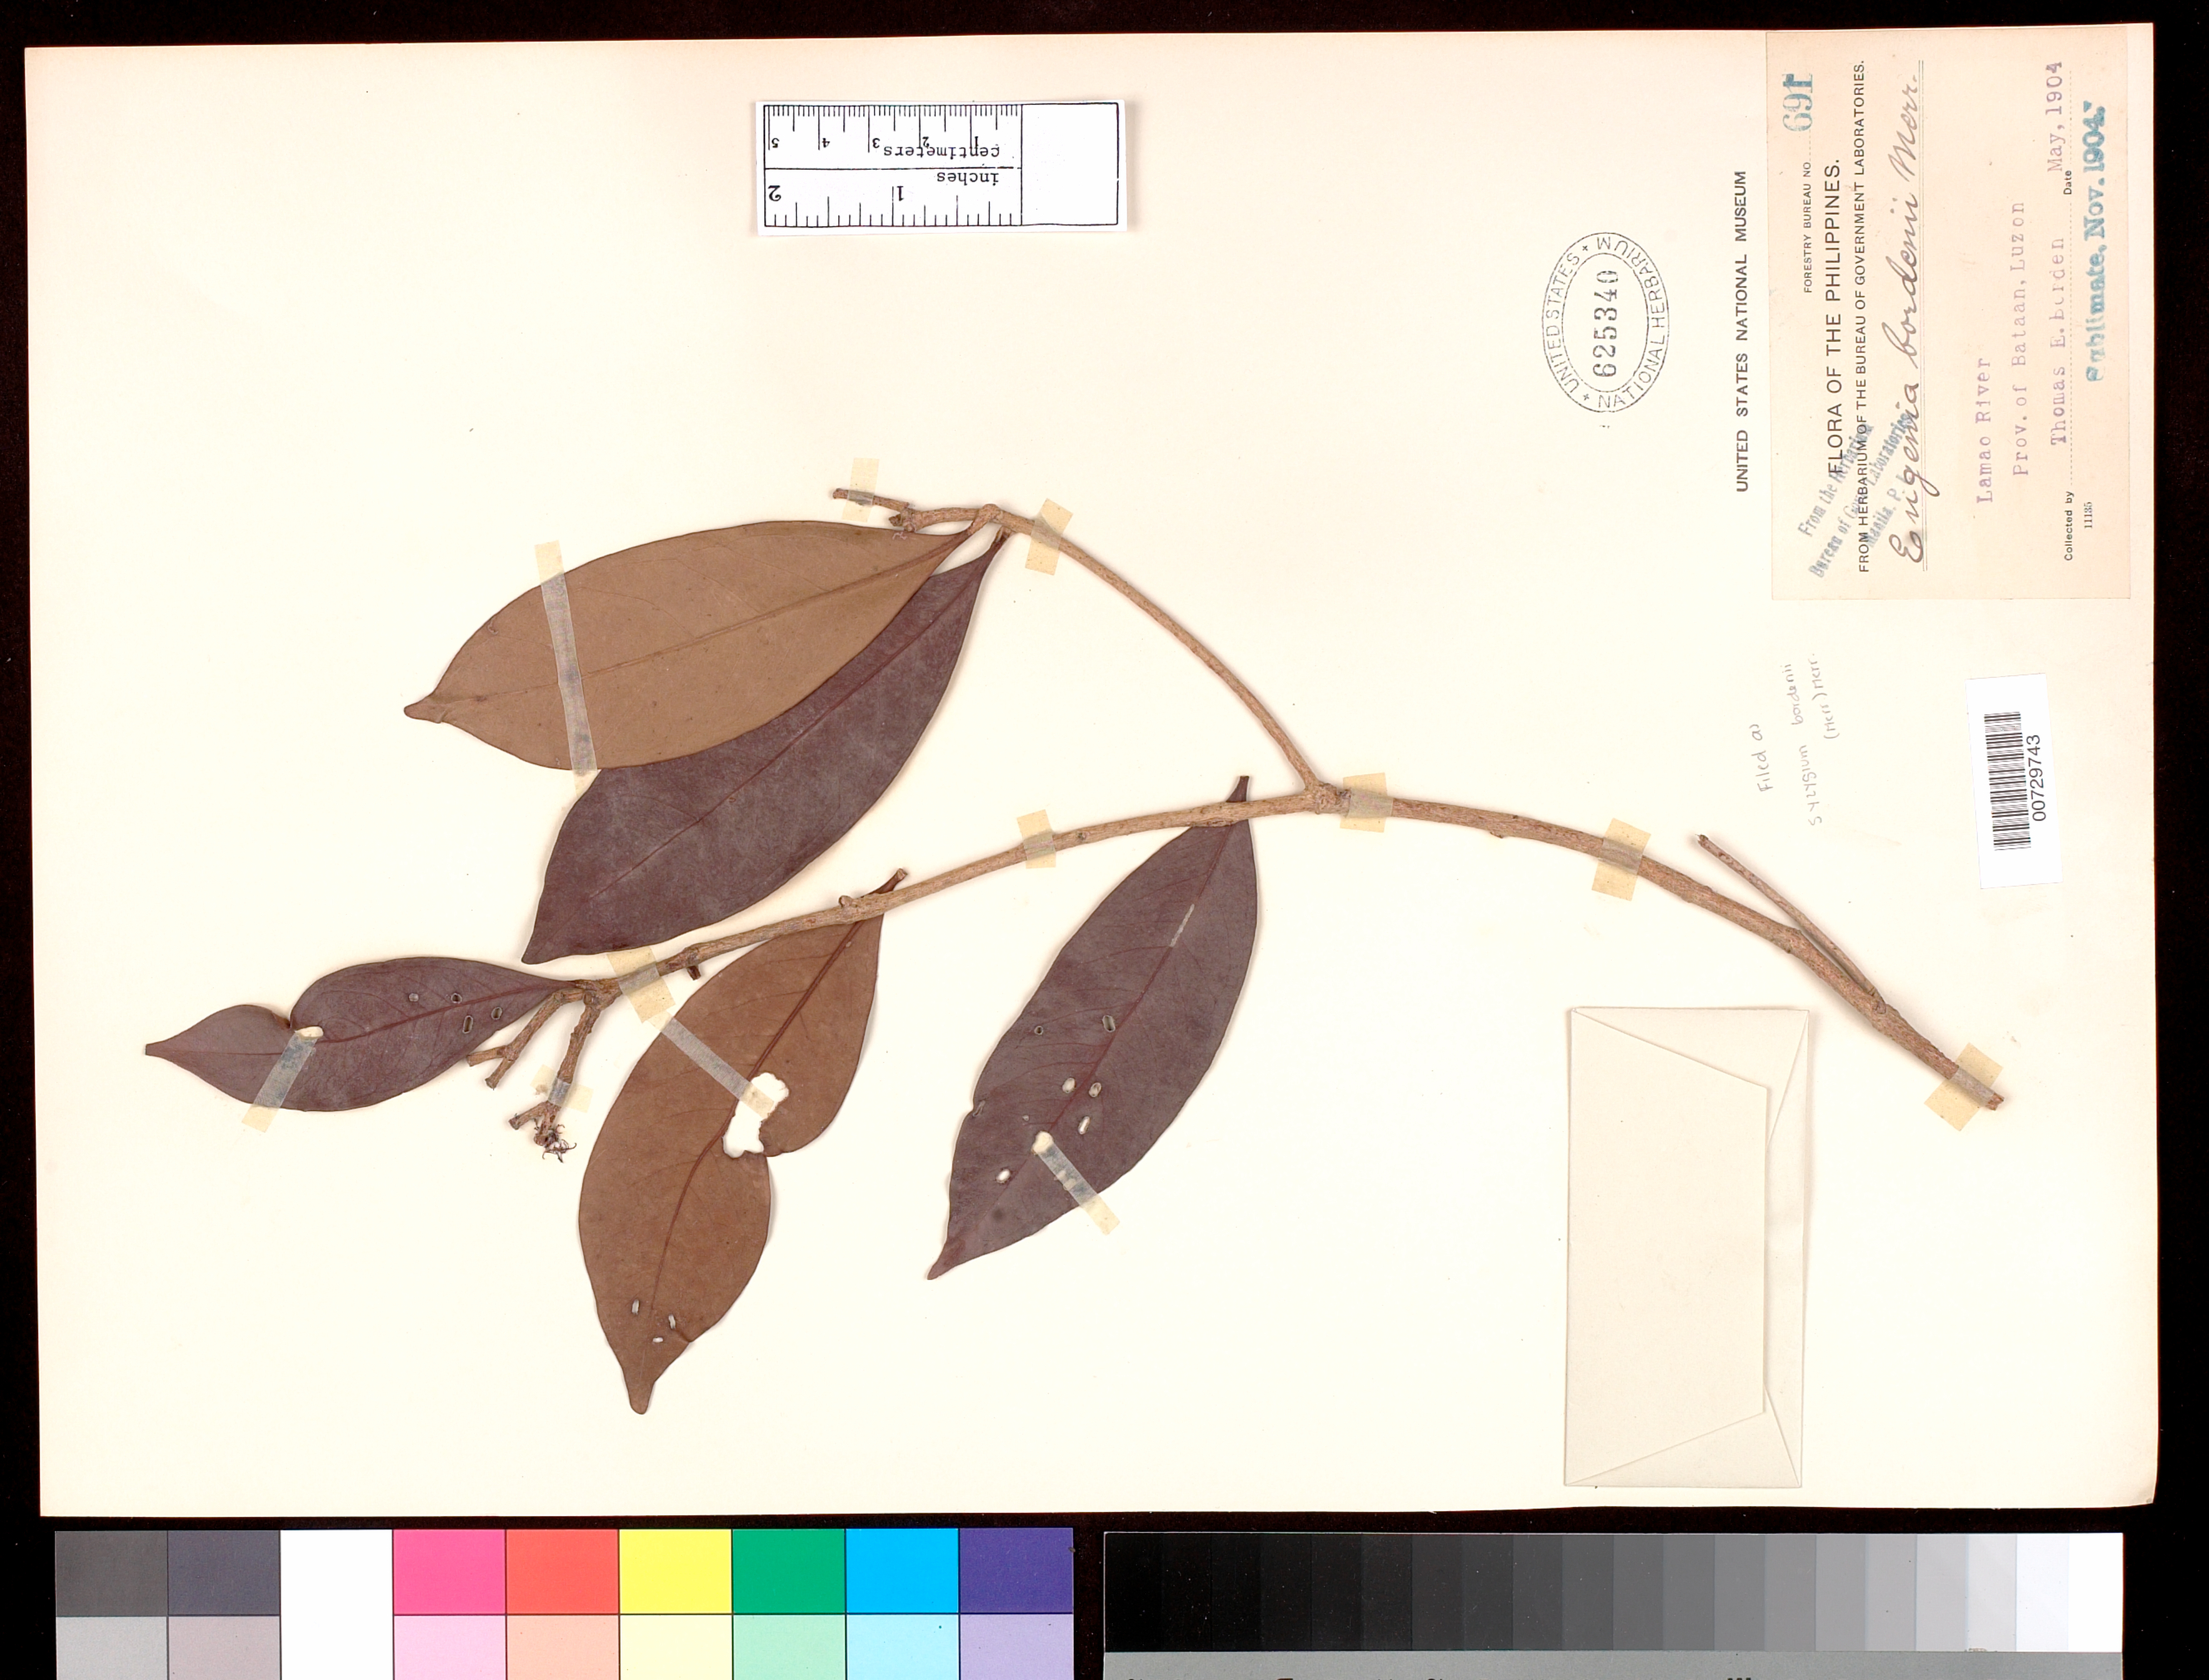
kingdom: Plantae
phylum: Tracheophyta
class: Magnoliopsida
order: Myrtales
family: Myrtaceae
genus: Syzygium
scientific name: Syzygium bordenii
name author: (Merr.) Merr.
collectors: T. E. Borden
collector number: For. Bur. 691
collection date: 1904-05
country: Philippines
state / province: Central Luzon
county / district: Baatan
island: Luzon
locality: Lamao River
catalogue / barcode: US 625340